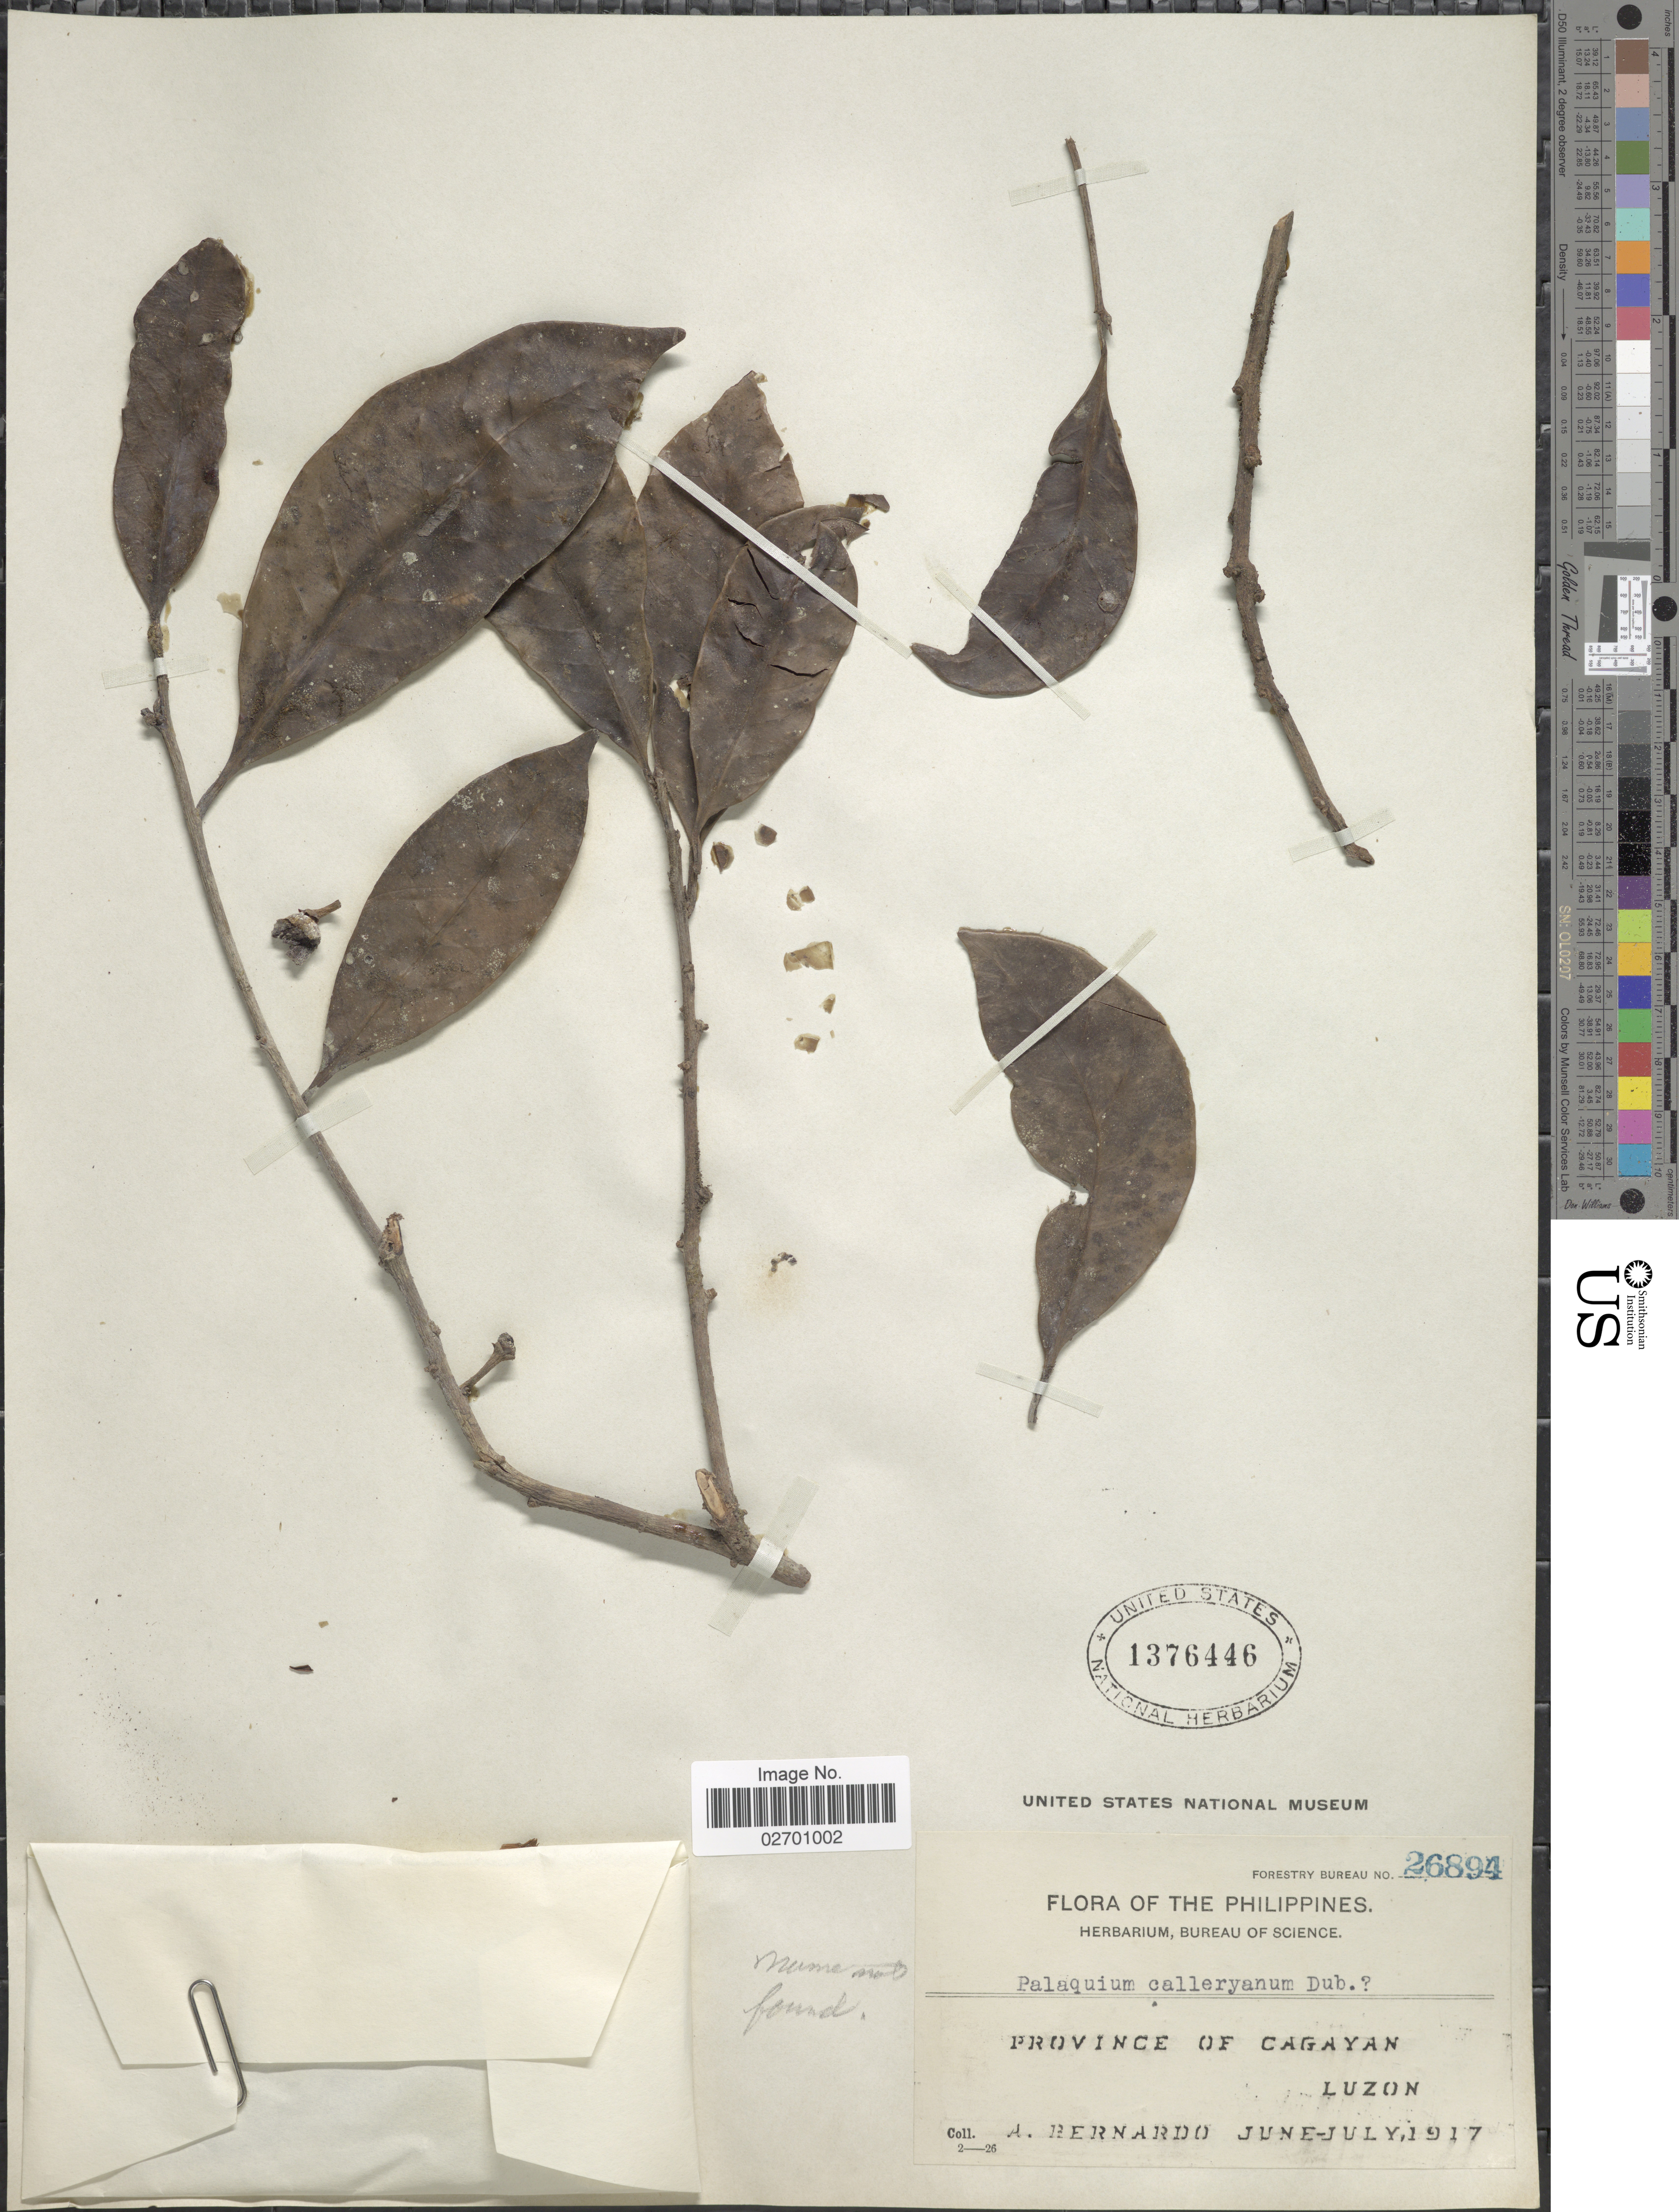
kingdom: Plantae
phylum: Tracheophyta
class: Magnoliopsida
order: Ericales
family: Sapotaceae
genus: Palaquium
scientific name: Palaquium sp.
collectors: A. Bernardo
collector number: Forestry Bureau 26894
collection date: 1917-06/1917-07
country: Philippines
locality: Province of Cagayan, Luzon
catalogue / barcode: US 1376446